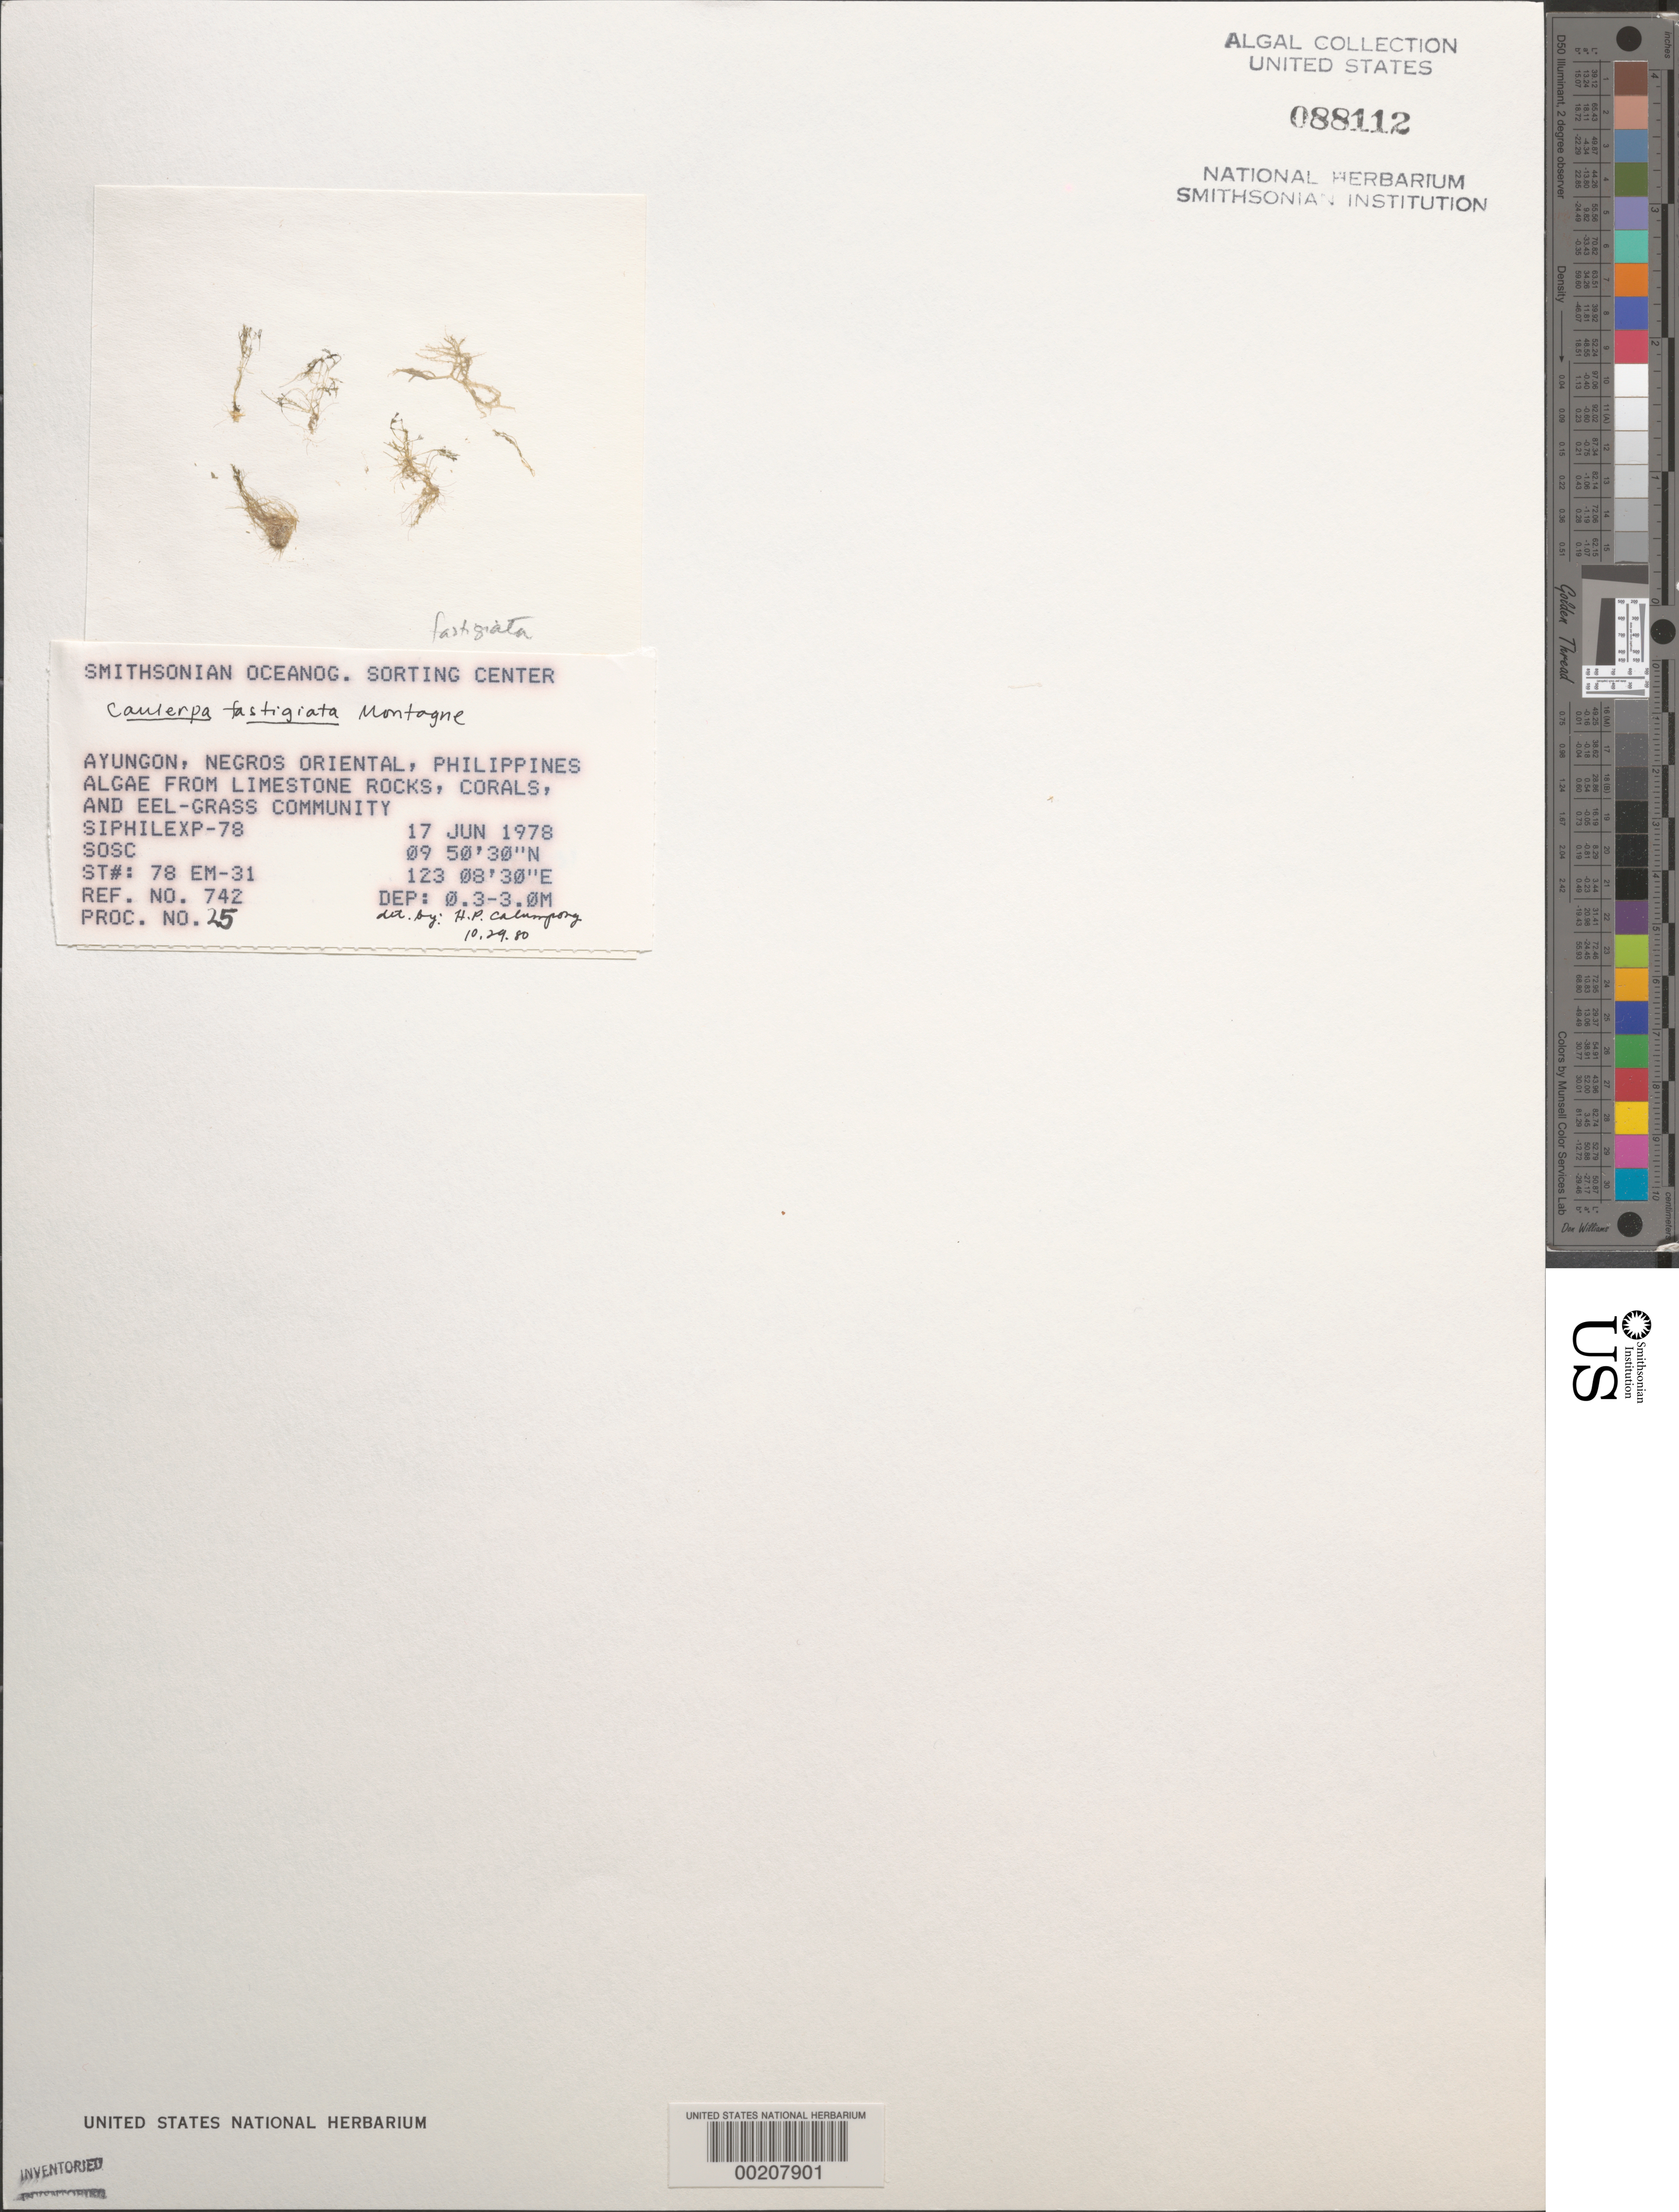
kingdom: Plantae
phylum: Chlorophyta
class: Ulvophyceae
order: Bryopsidales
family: Caulerpaceae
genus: Caulerpa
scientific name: Caulerpa fastigiata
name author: Mont.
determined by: Calumpong, H. P.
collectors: SOSC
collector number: Station 78 Em-31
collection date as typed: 17 Jun 1978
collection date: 1978-06-17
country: Philippines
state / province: Central Visayas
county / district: Negros Oriental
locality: Ayungon, negros oriental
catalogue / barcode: US 88112